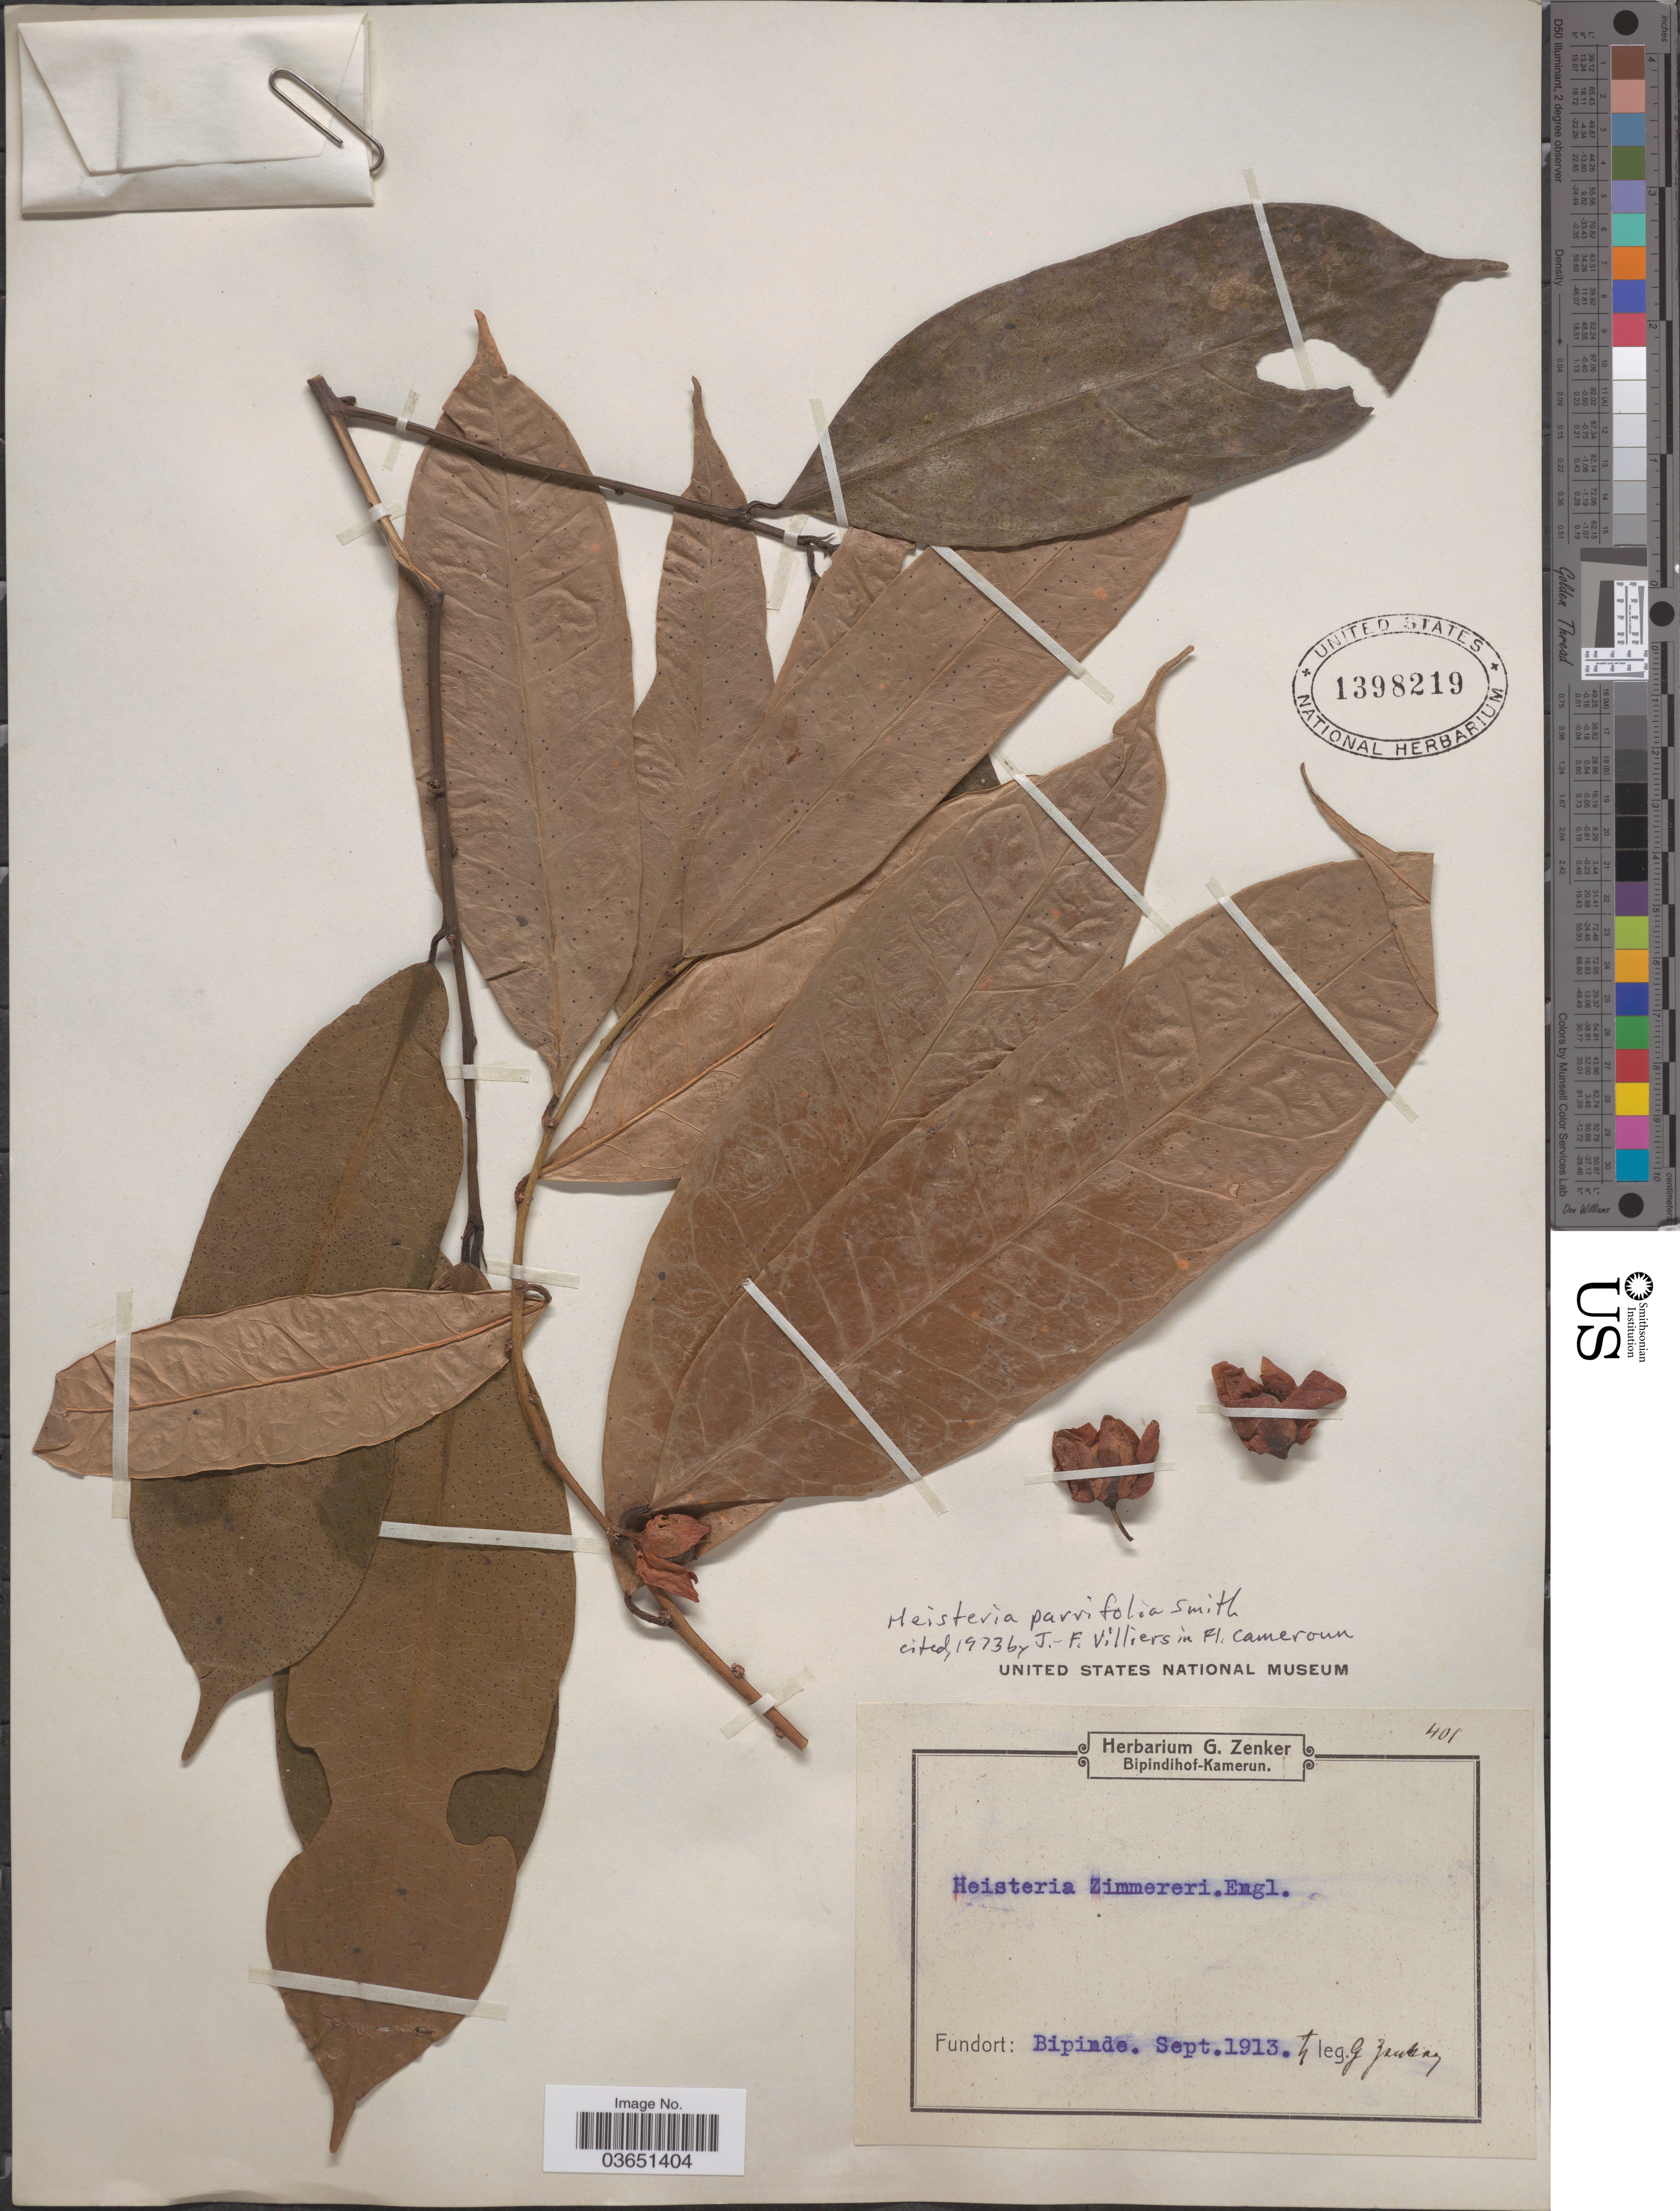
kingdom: Plantae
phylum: Tracheophyta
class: Magnoliopsida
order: Santalales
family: Erythropalaceae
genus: Heisteria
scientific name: Heisteria parvifolia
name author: Sm.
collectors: G. A. Zenker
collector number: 401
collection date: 1913-09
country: Cameroon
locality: Bipinde.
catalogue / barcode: US 1398219